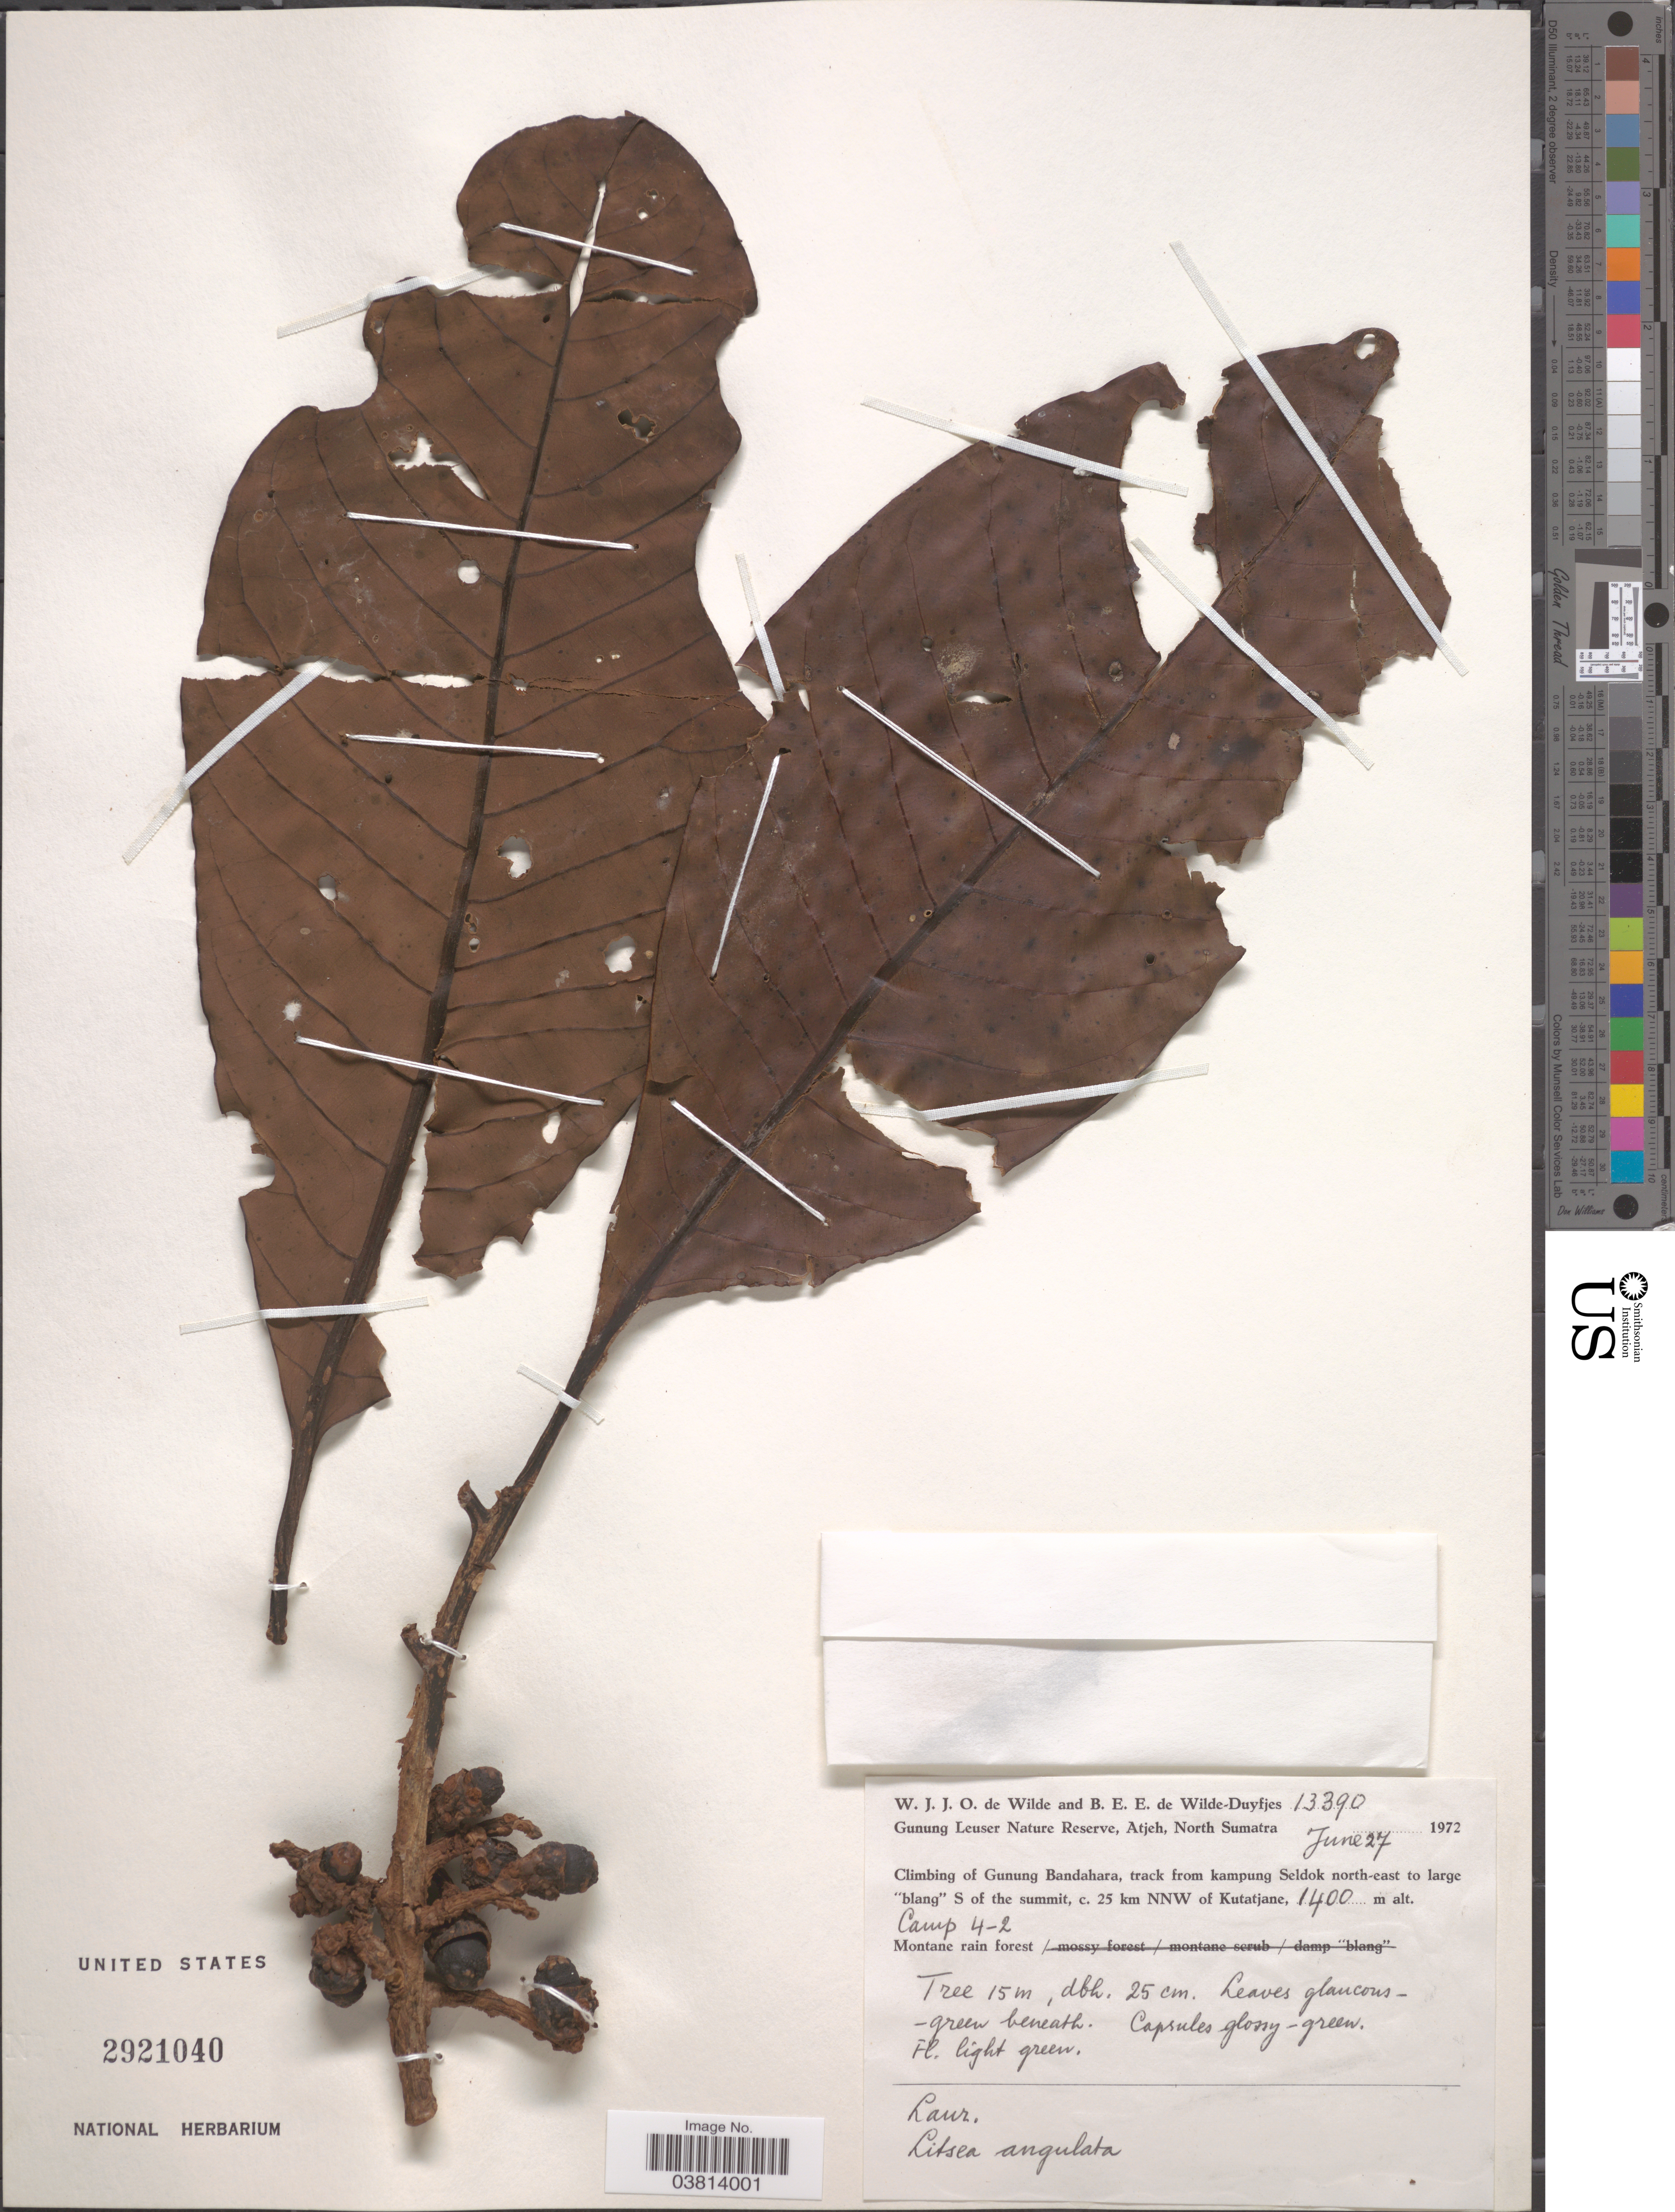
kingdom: Plantae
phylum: Tracheophyta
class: Magnoliopsida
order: Laurales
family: Lauraceae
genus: Litsea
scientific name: Litsea angulata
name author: Blume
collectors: W. J. de Wilde & B. E. de Wilde-Duyfjes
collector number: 13390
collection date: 1972-06-27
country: Indonesia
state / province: Sumatra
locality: Gunung Leuser Nature Reserve, Atjeh, North Sumatra. Climbing of Gunung Bandahara, track from kampung Seldok north-east to large "blang" S of the summit, c. 25 km NNW of Kutatjane. Camp 4-2.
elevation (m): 1400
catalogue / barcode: US 2921040